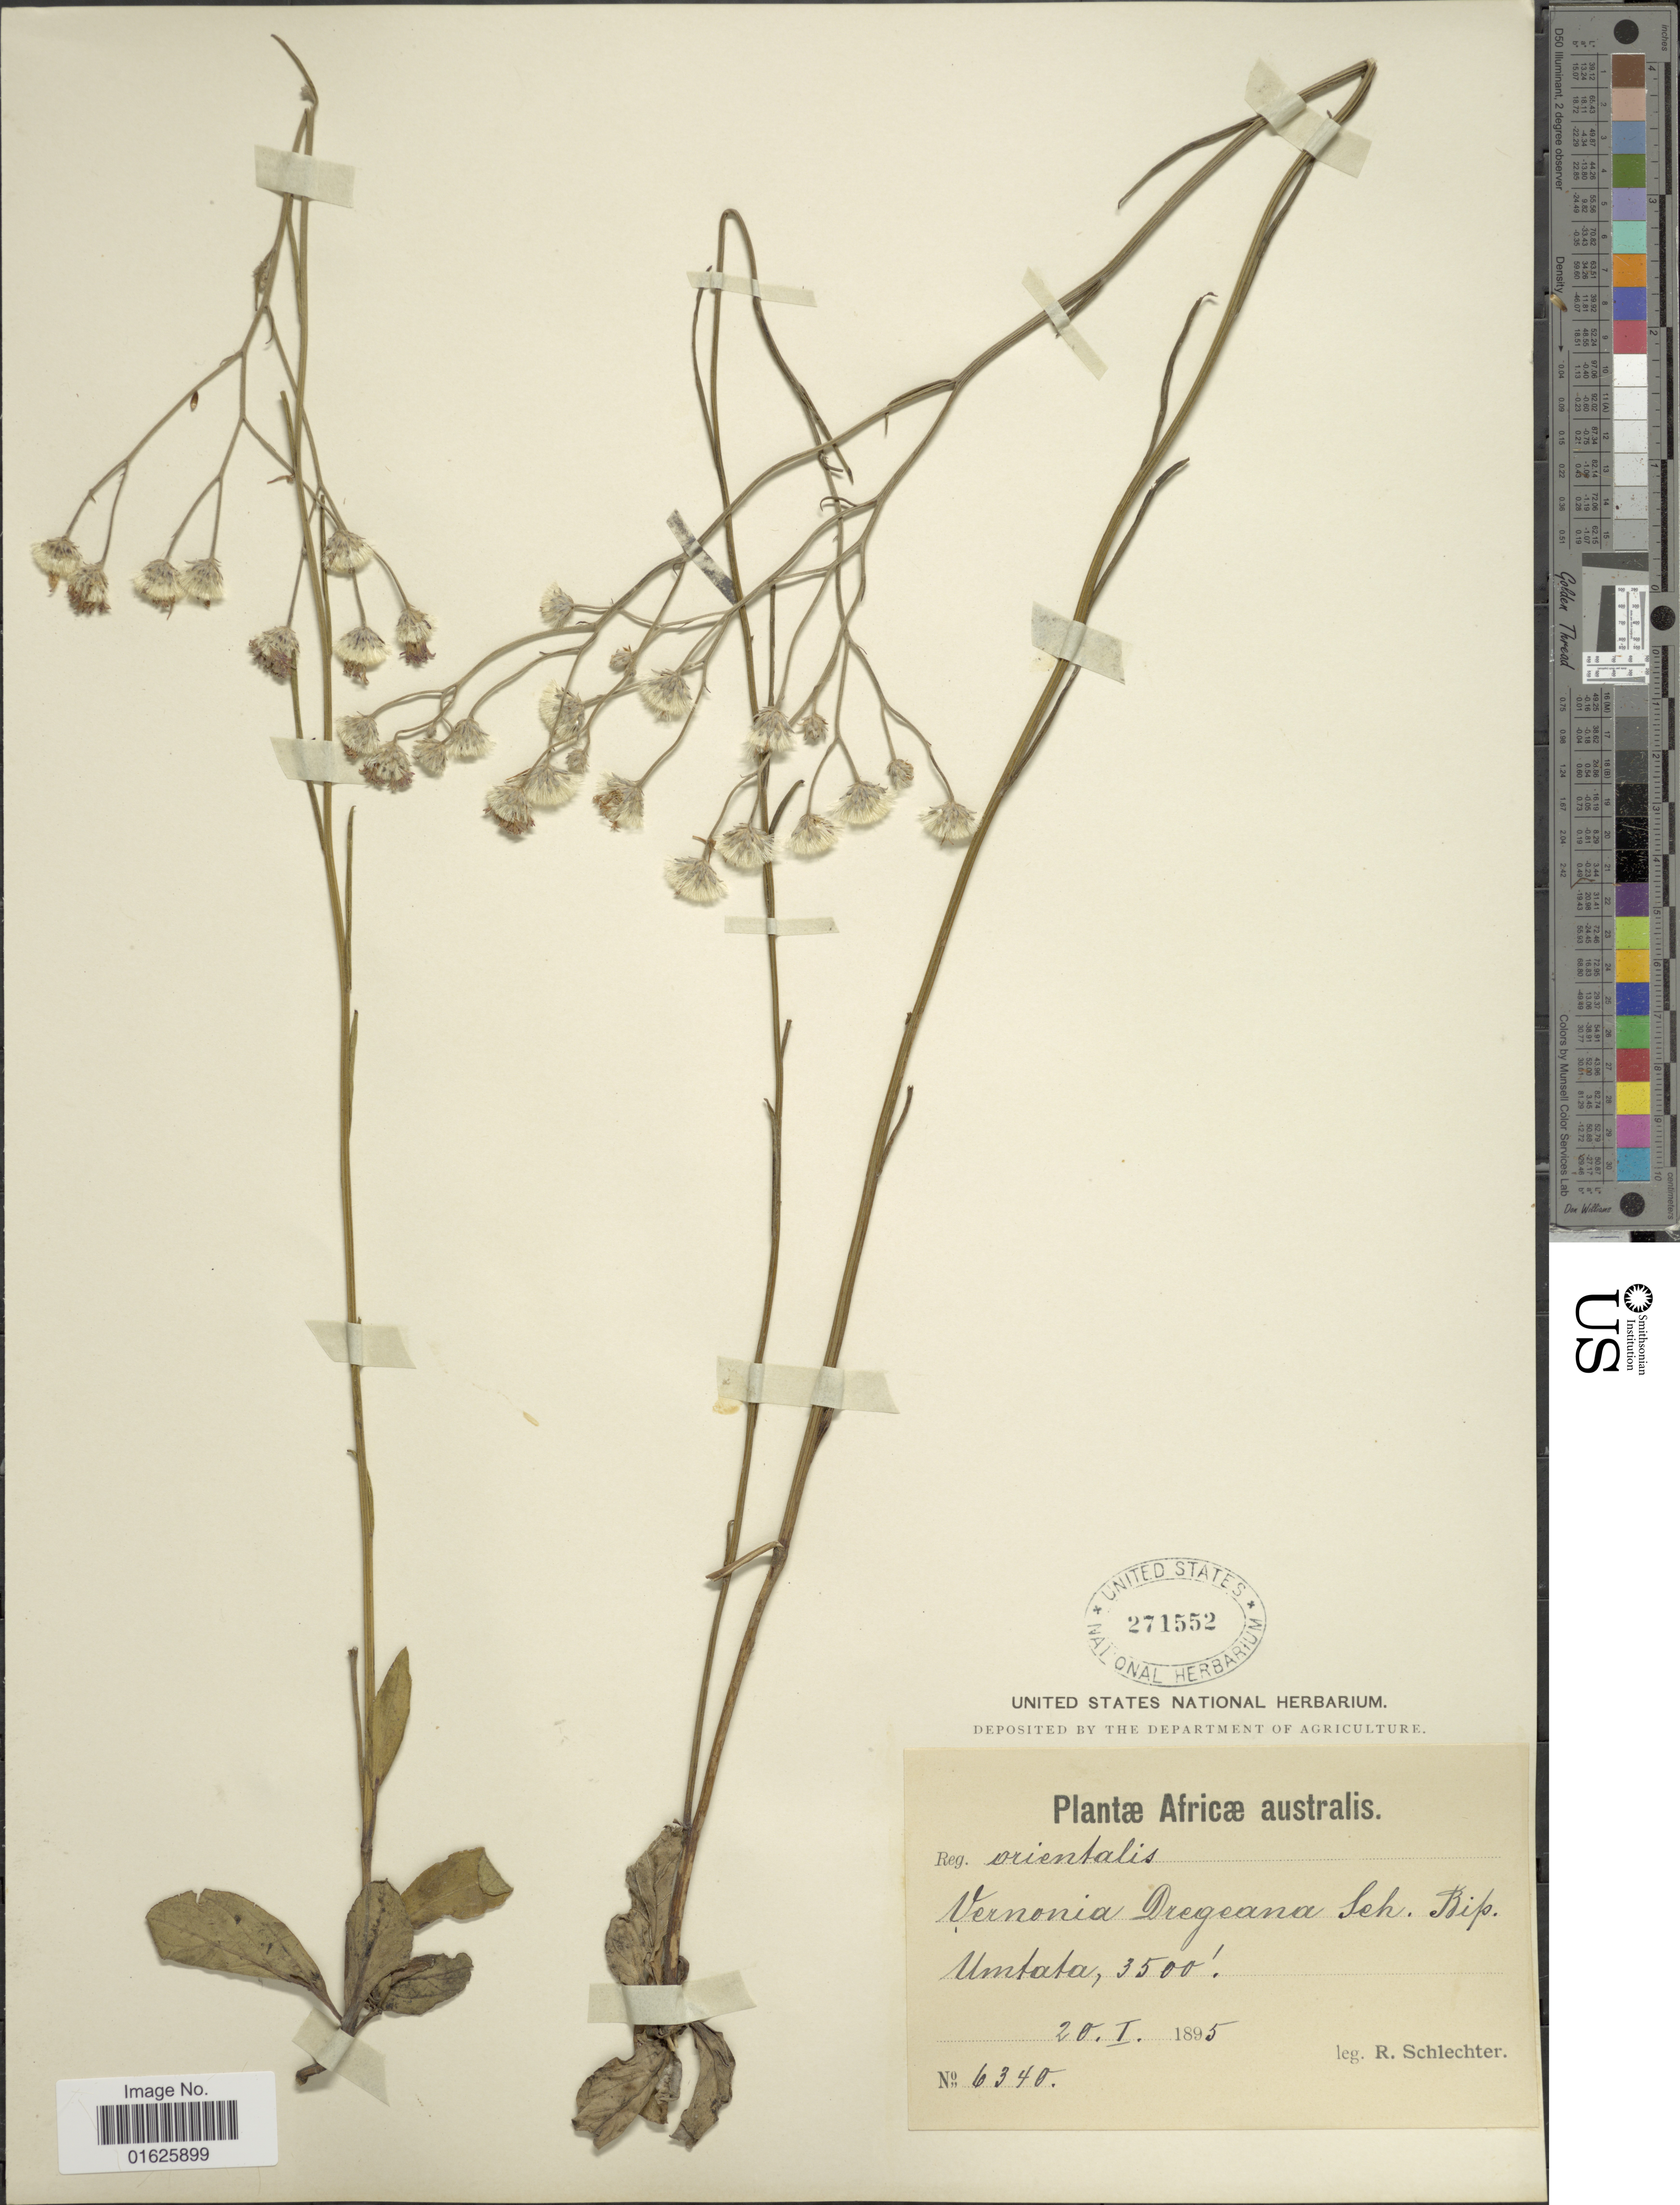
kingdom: Plantae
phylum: Tracheophyta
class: Magnoliopsida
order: Asterales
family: Asteraceae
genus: Hilliardiella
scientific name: Hilliardiella nudicaulis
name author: (DC.) H. Rob.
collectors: F. R. R. Schlechter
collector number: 6340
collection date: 1895-01-20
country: South Africa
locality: Africæ australis, Umtata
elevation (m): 1067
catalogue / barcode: US 271552